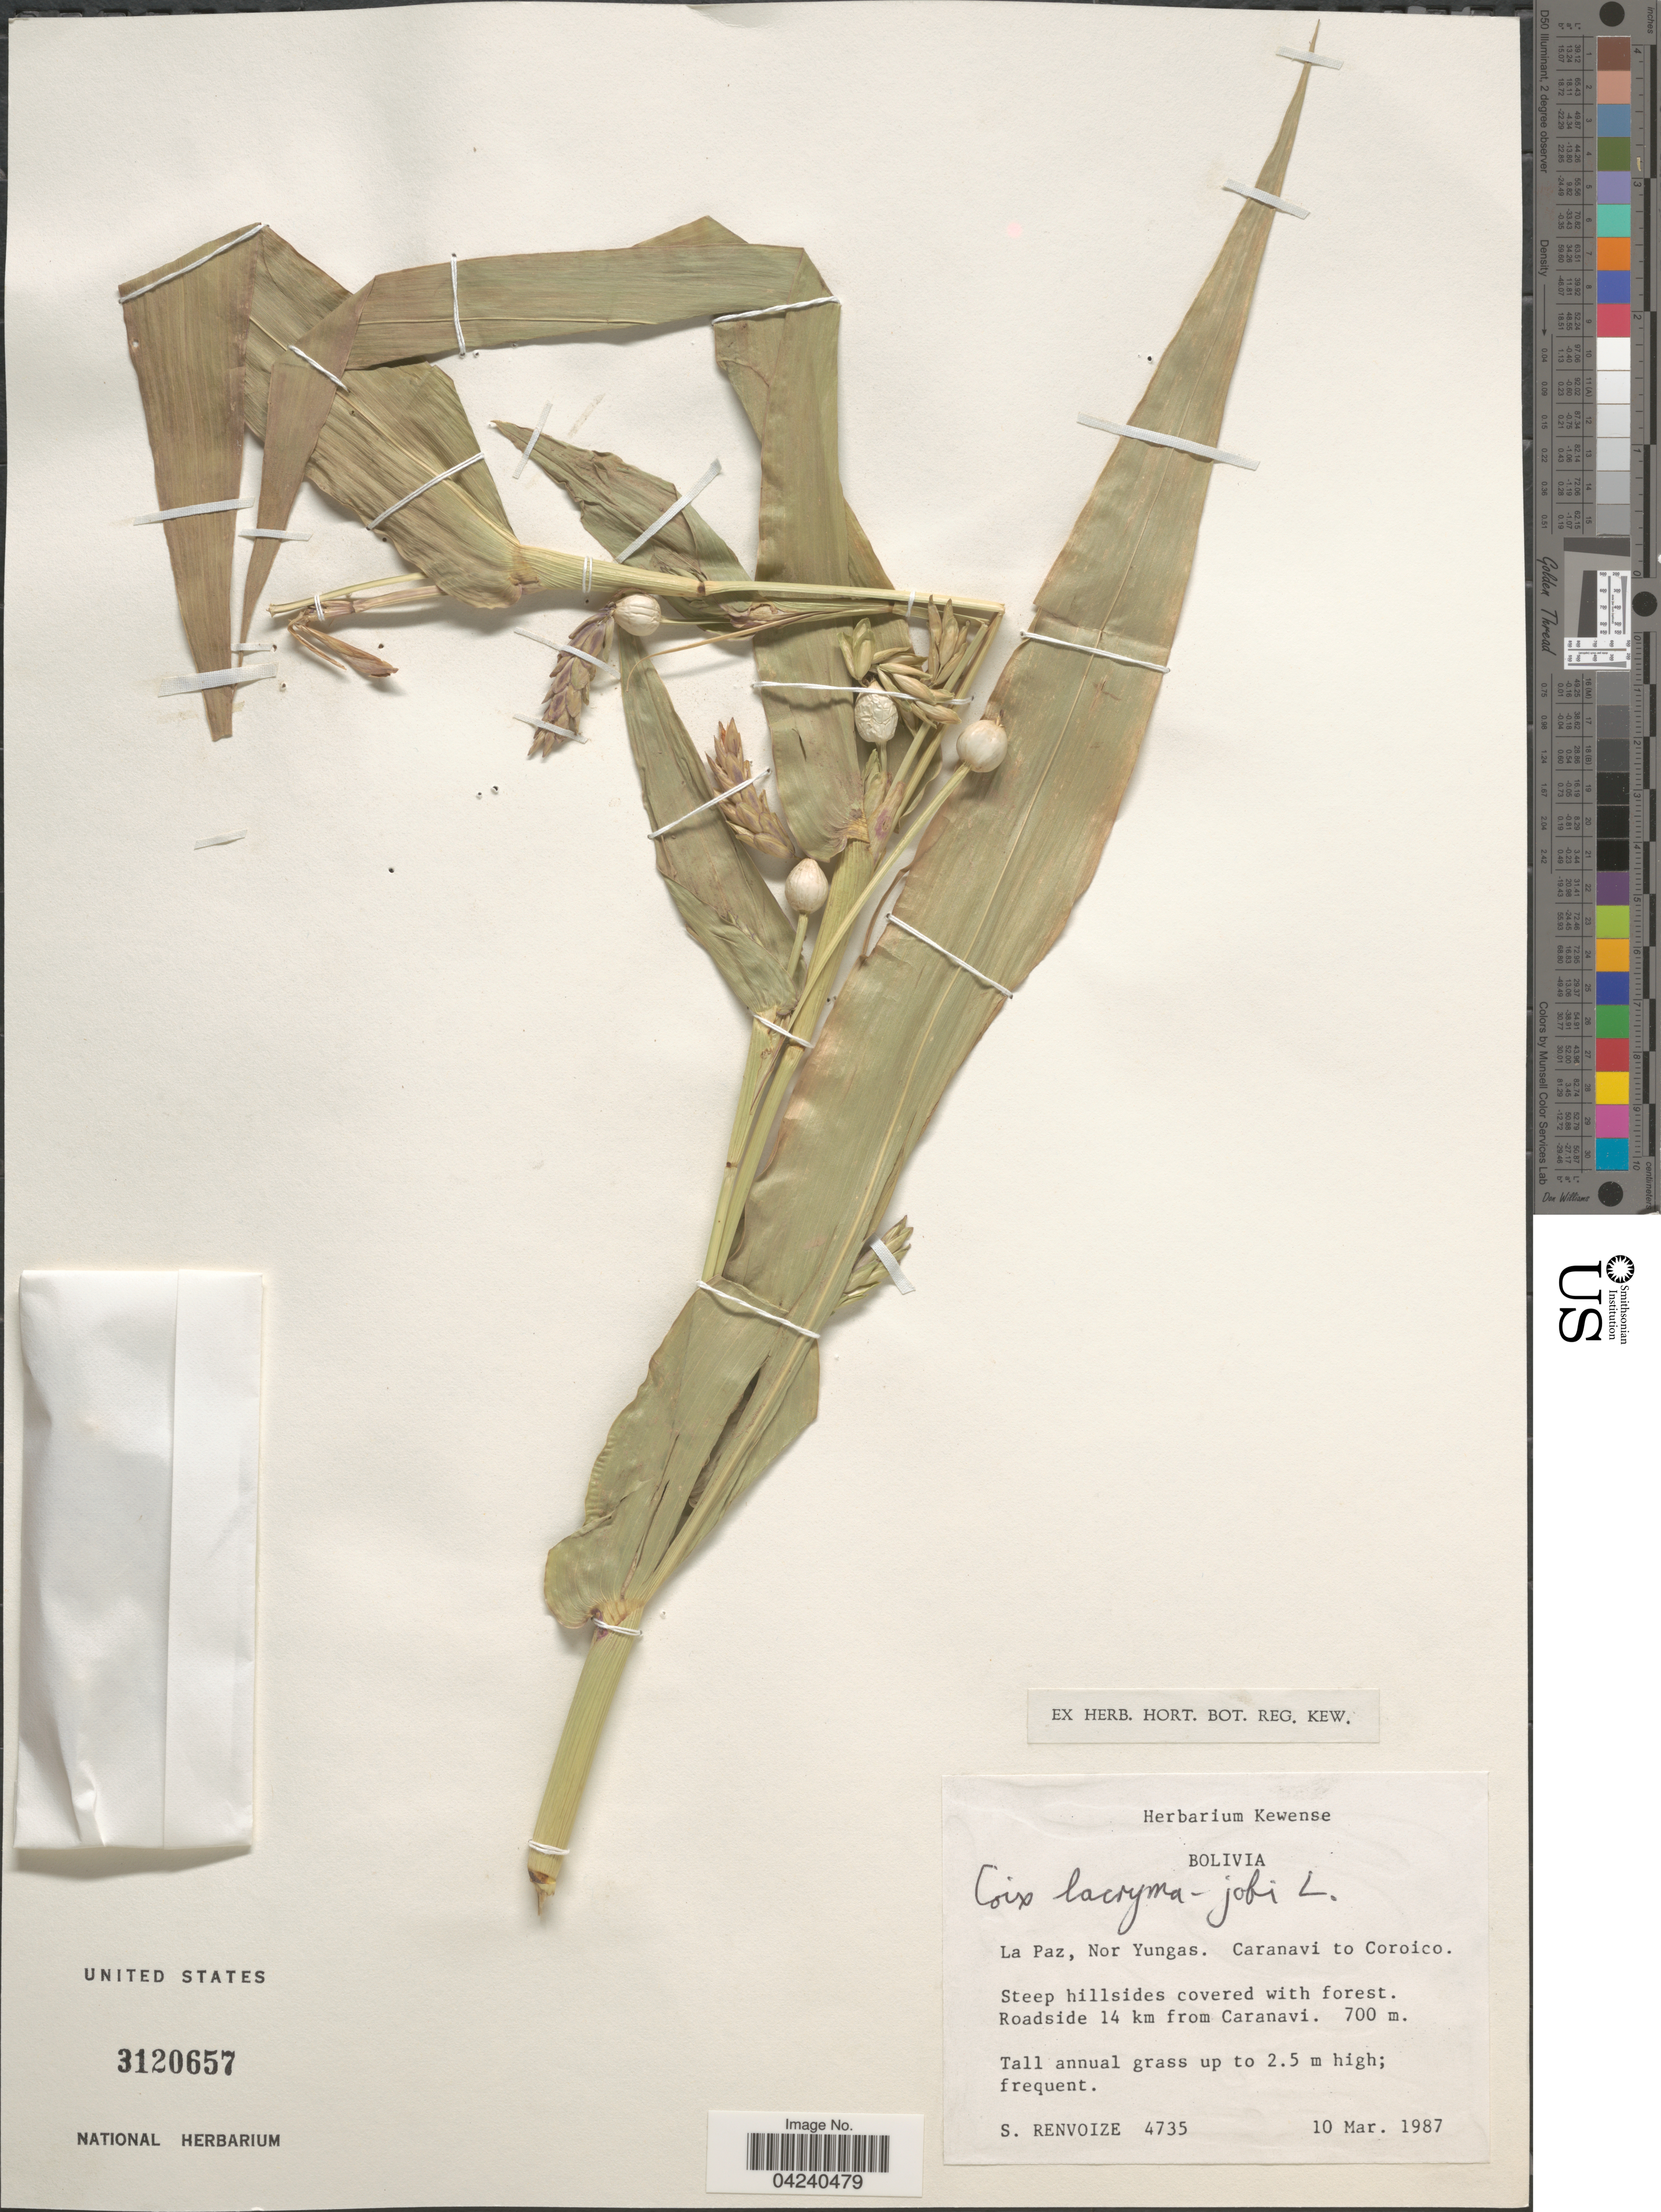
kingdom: Plantae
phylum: Tracheophyta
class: Liliopsida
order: Poales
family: Poaceae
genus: Coix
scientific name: Coix lacryma-jobi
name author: L.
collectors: S. A. Renvoize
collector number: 4735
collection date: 1987-03-10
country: Bolivia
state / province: La Paz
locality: Nor Yungas. Caranavi to Coroico. Steep hillsides covered with forest. Roadside 14 km from Caranavi.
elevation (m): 700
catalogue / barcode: US 3120657